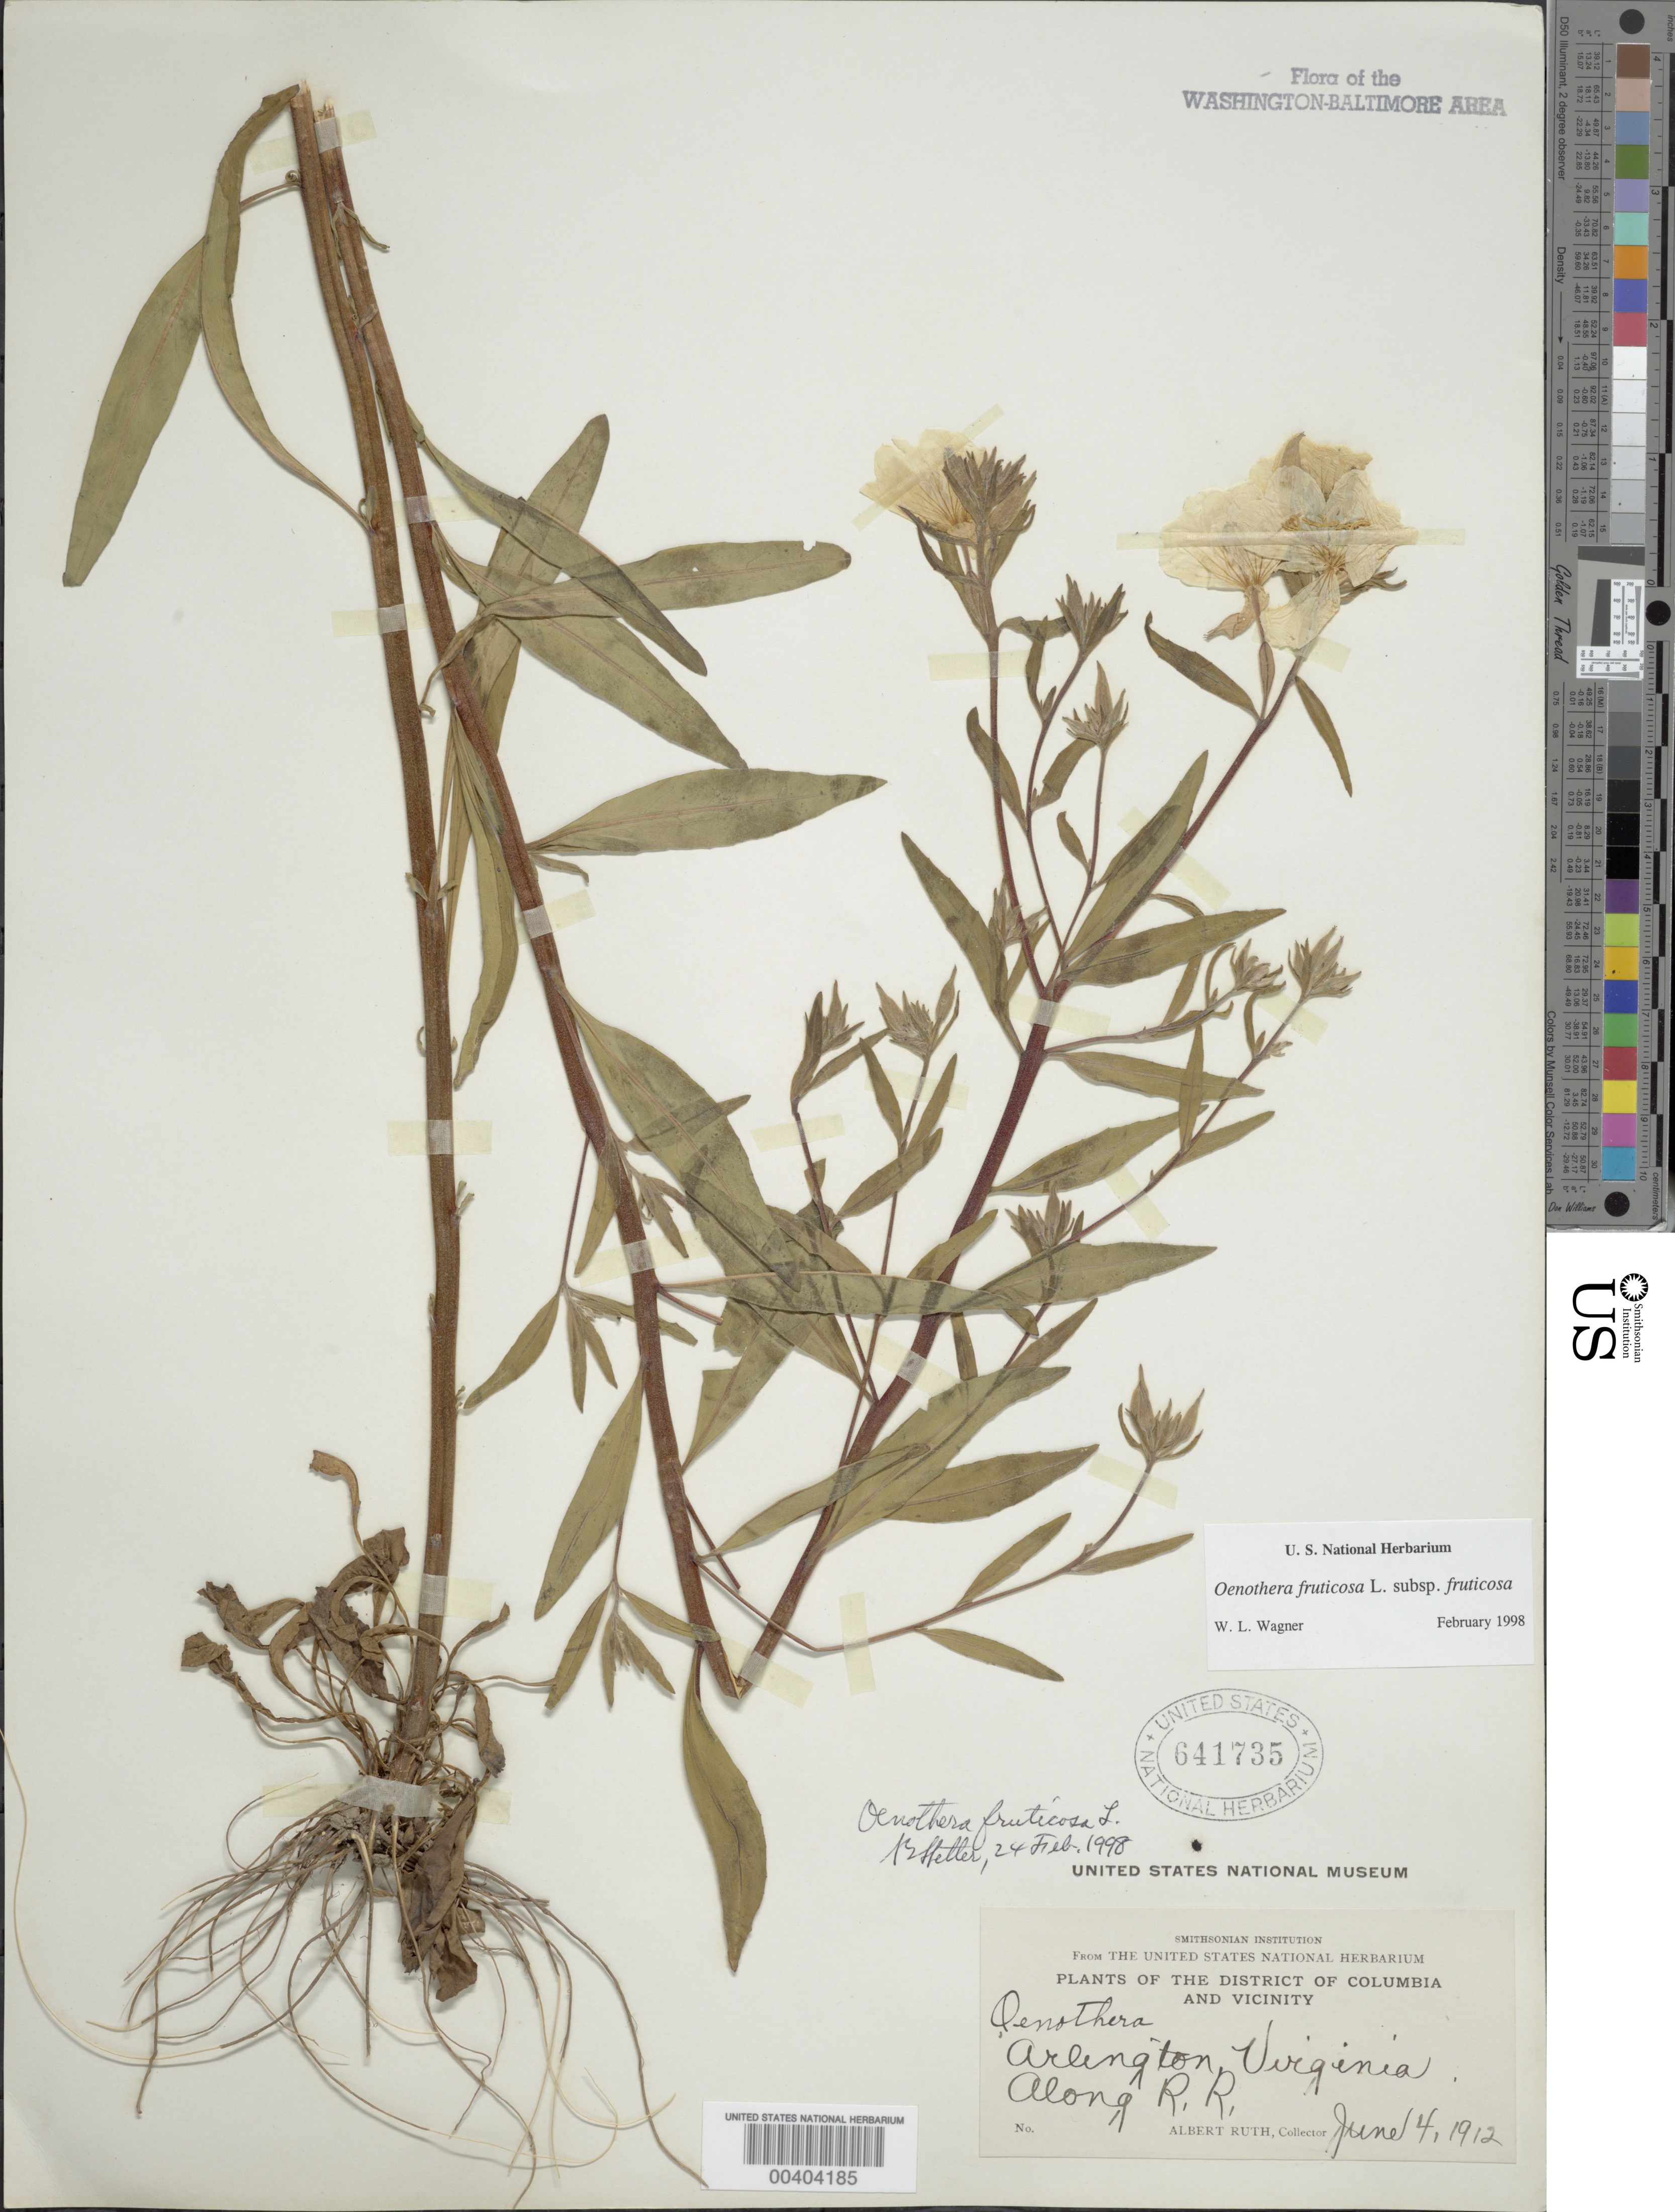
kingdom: Plantae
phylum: Tracheophyta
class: Magnoliopsida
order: Myrtales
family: Onagraceae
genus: Oenothera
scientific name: Oenothera fruticosa subsp. fruticosa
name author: L.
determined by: Wagner, W. L., (BOT), Smithsonian Institution - National Museum of Natural History (UNITED STATES)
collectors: A. Ruth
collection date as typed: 04 Jun 1912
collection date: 1912-06-04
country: United States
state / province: Virginia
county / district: Arlington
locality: Arlington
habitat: Along R.R.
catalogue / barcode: US 641735